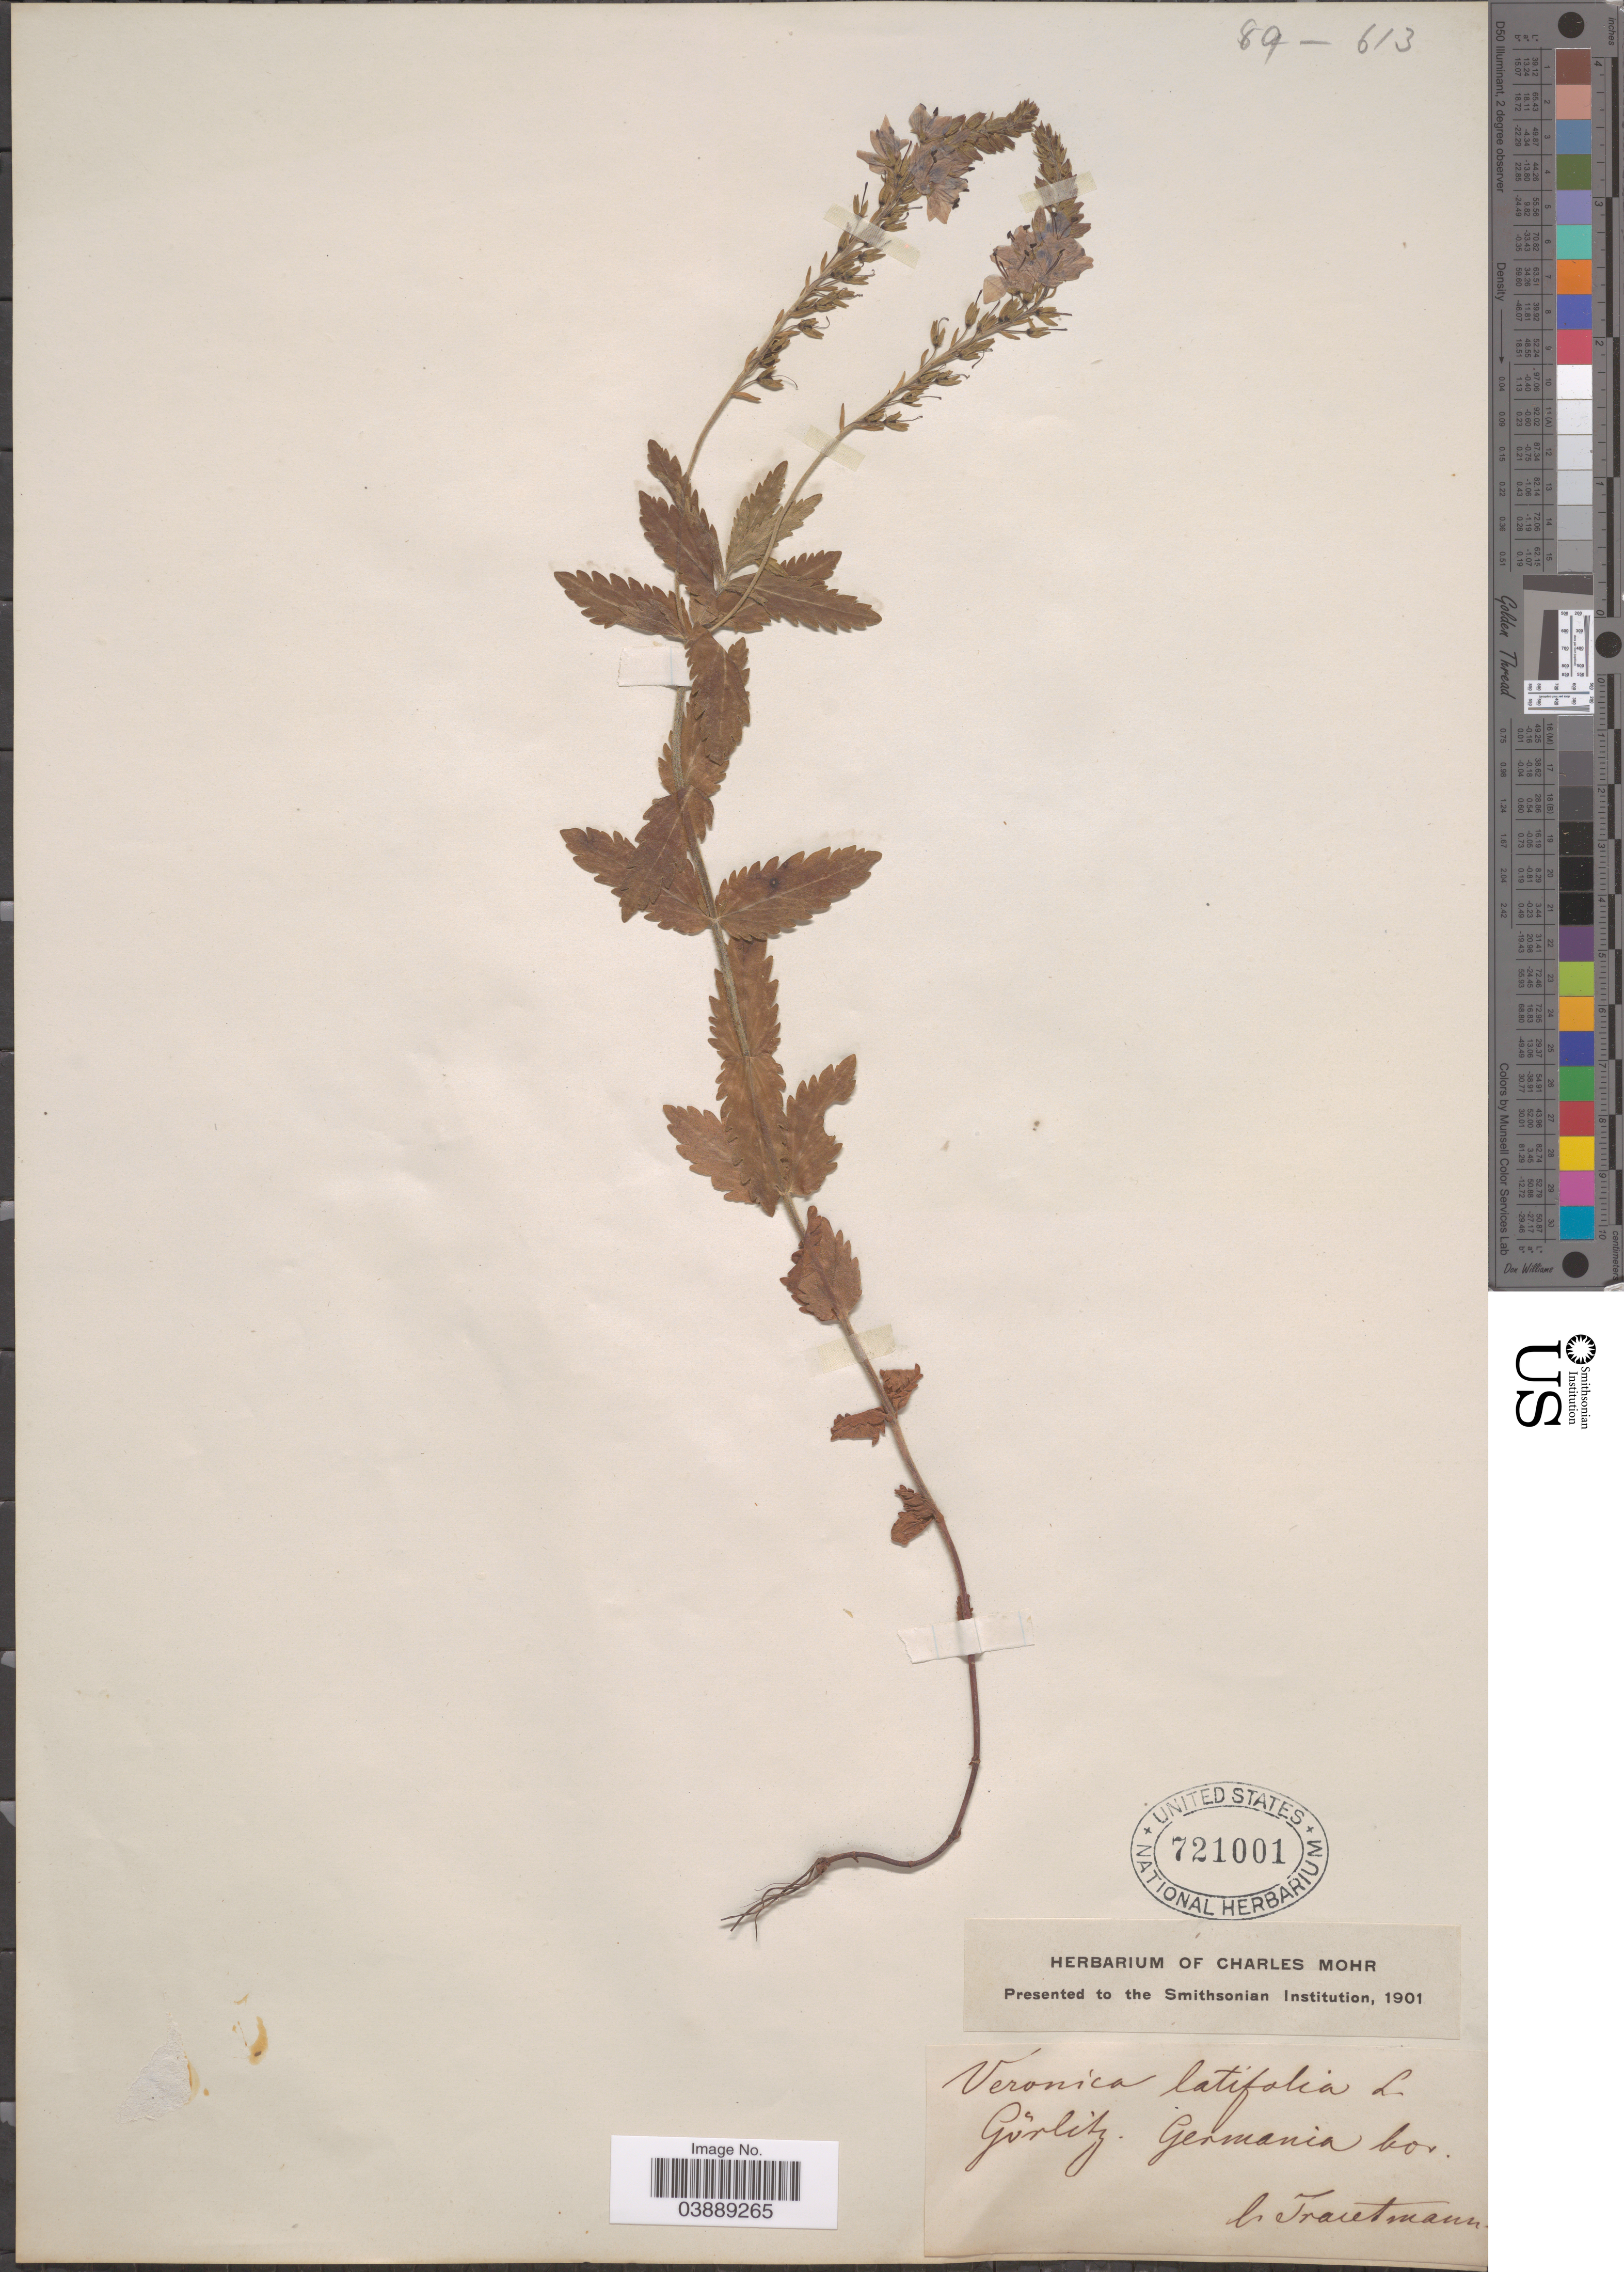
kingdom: Plantae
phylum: Tracheophyta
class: Magnoliopsida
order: Lamiales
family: Plantaginaceae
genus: Veronica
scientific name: Veronica latifolia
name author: L.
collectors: Trautmann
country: Germany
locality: Gorlitz.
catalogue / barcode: US 721001